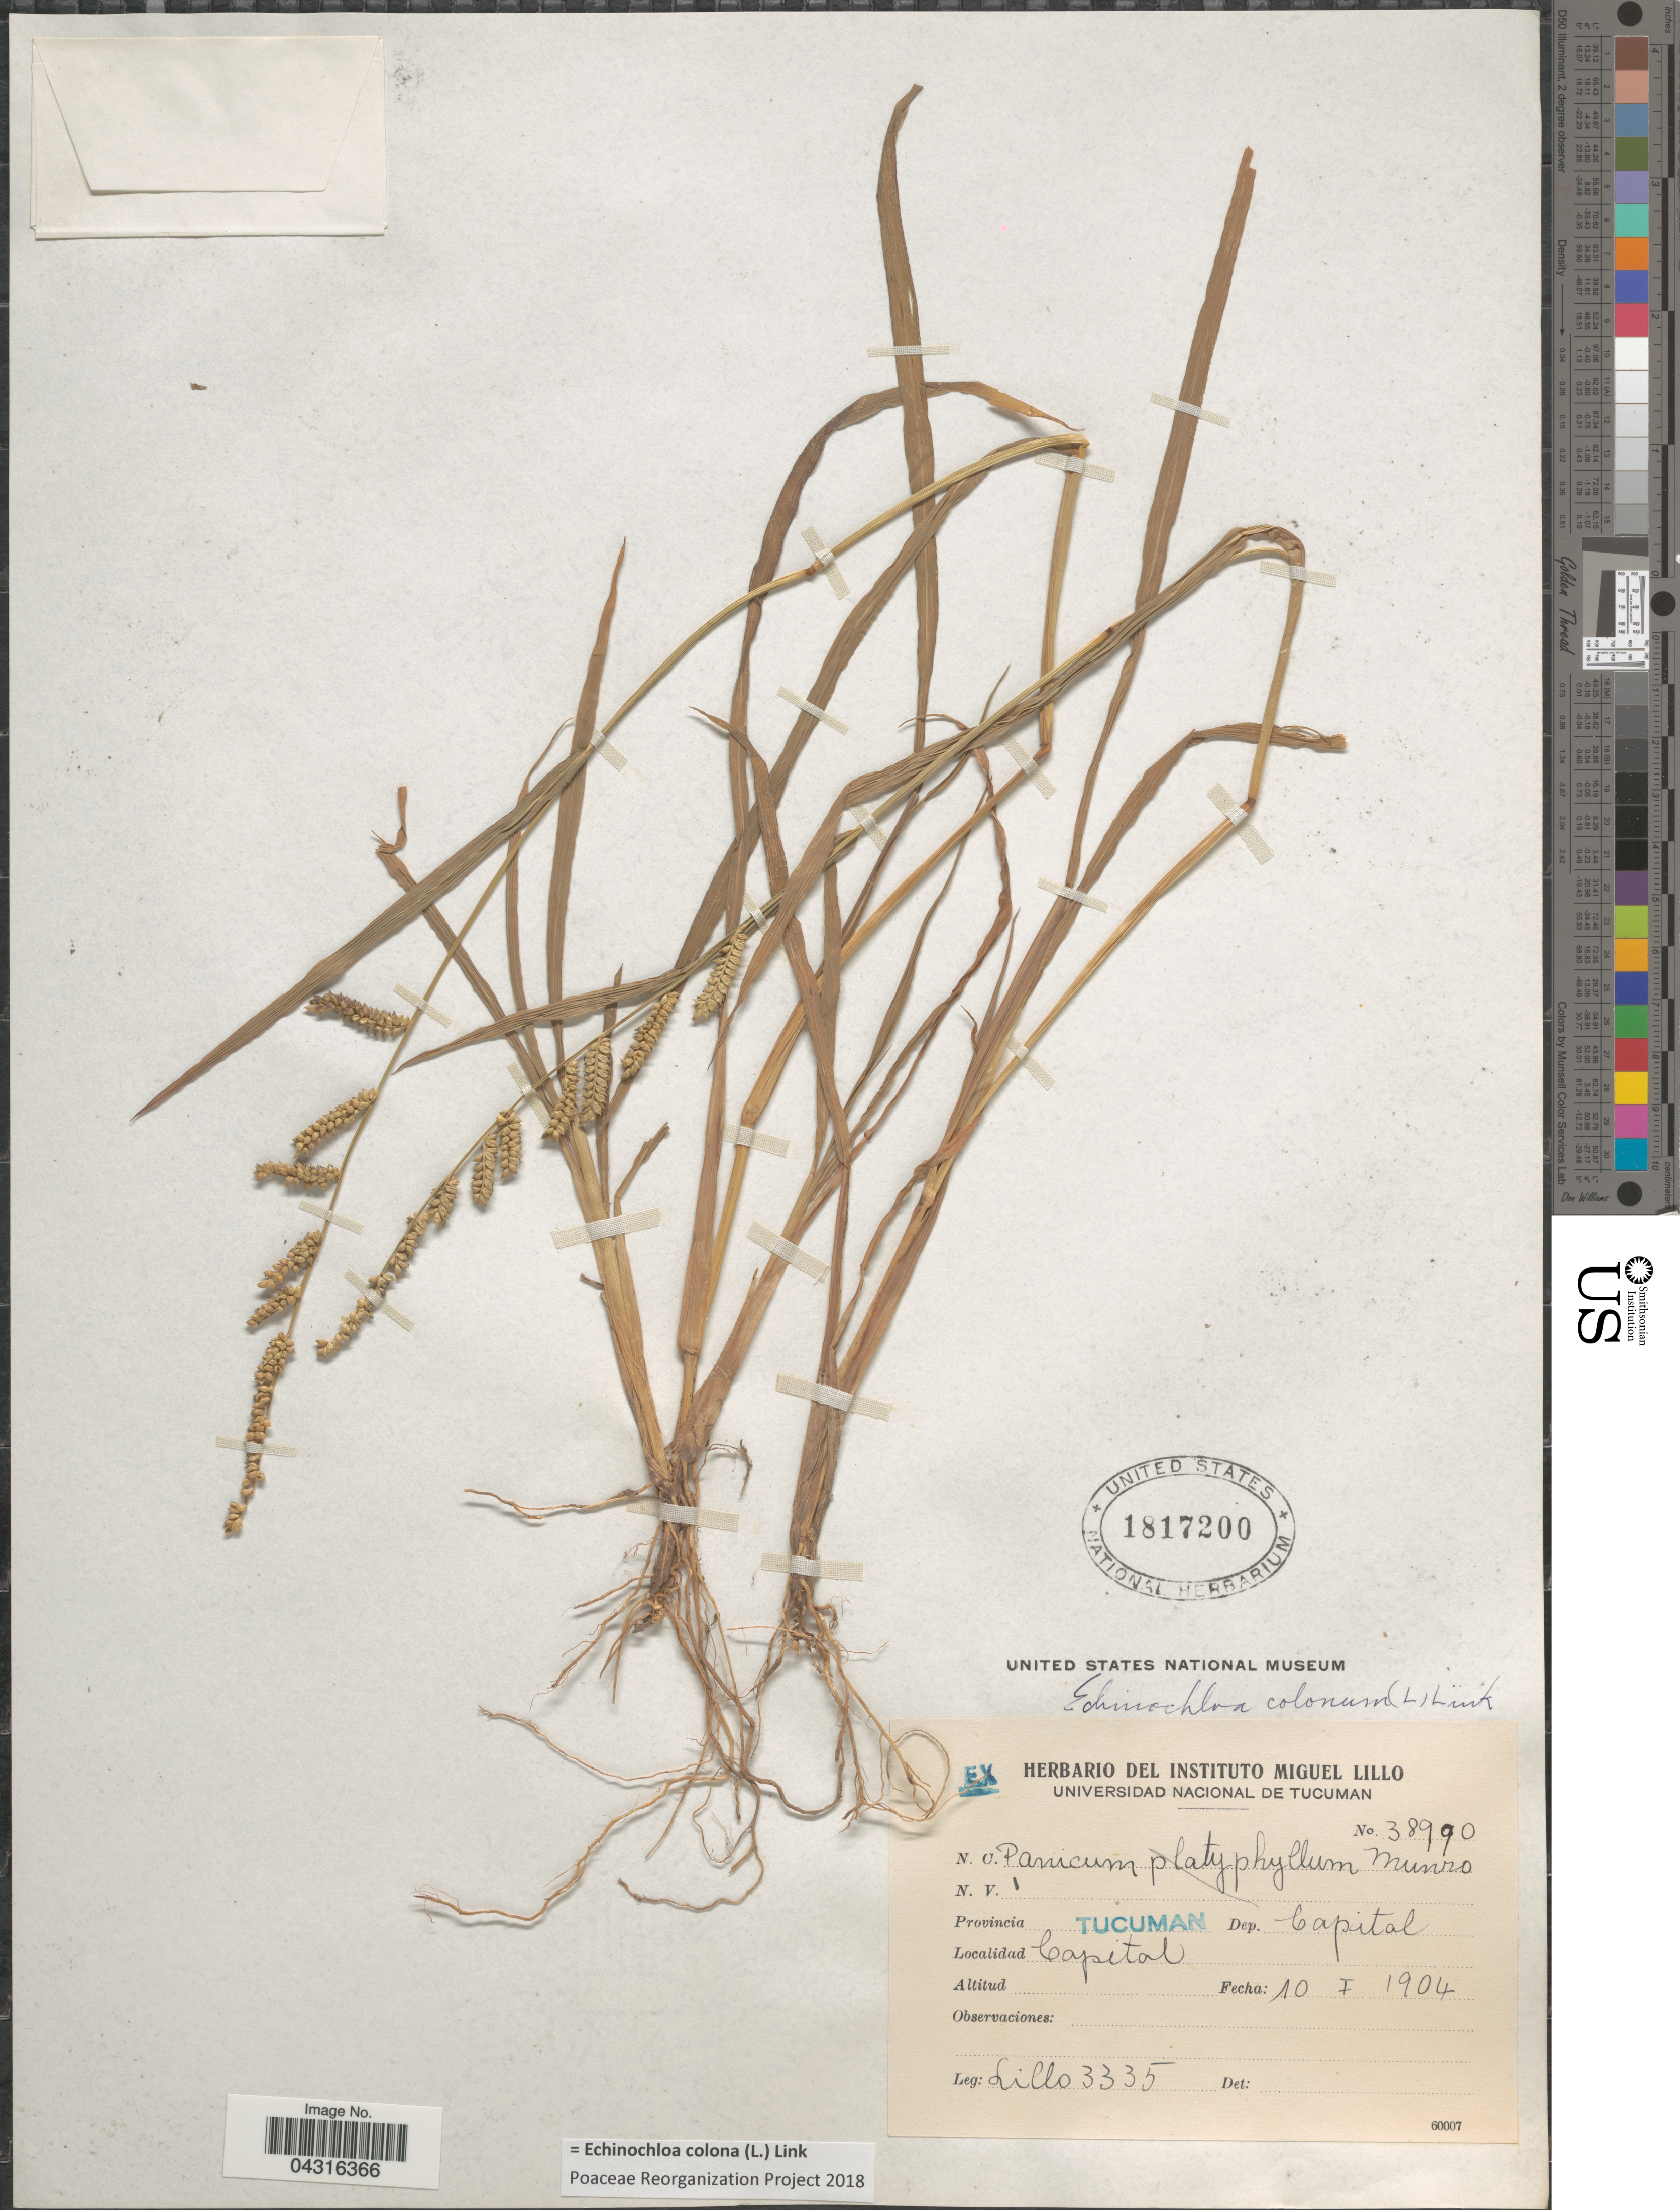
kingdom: Plantae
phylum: Tracheophyta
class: Liliopsida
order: Poales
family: Poaceae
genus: Echinochloa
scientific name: Echinochloa colona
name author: (L.) Link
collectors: M. Lillo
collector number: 3335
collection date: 1904-01-10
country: Argentina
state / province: Tucuman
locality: Dep. Capital. Capital.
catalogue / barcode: US 1817200